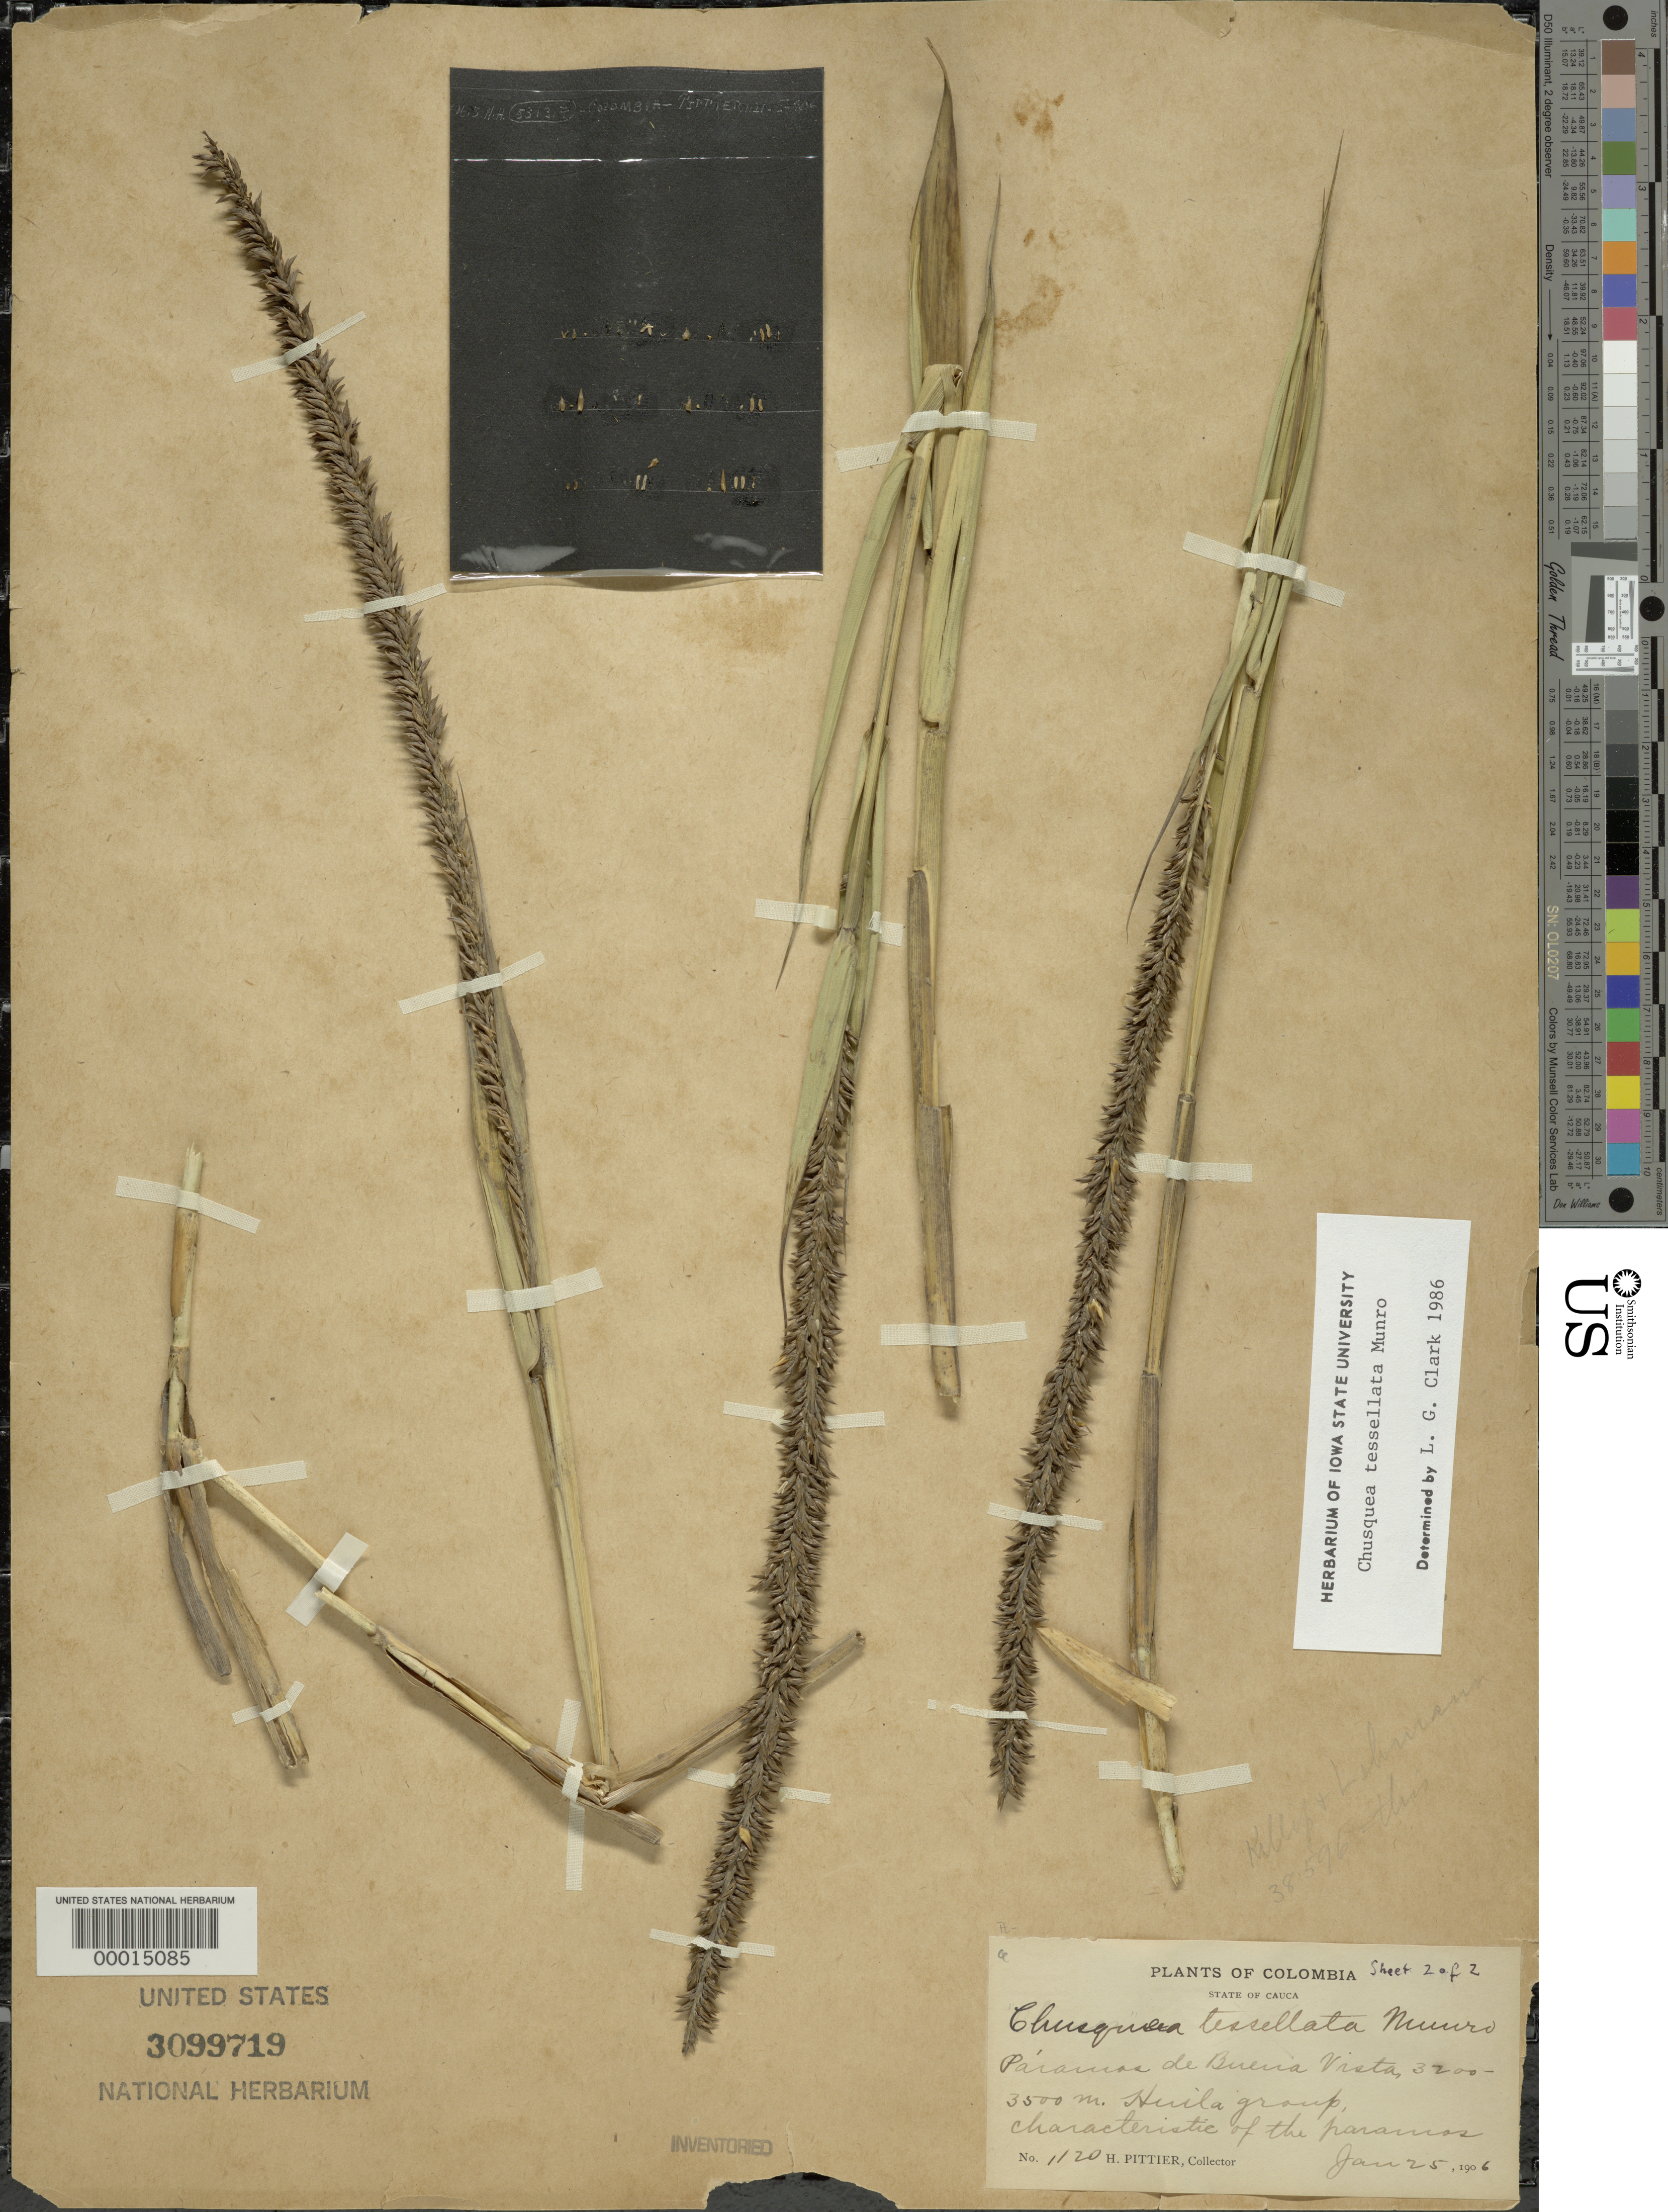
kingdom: Plantae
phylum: Tracheophyta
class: Liliopsida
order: Poales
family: Poaceae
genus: Chusquea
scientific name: Chusquea tessellata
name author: Munro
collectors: H. F. Pittier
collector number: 1120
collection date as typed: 25 Jan 1906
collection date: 1906-01-25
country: Colombia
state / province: Cauca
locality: Paramos de Buena Vista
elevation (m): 3200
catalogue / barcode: US 3099719